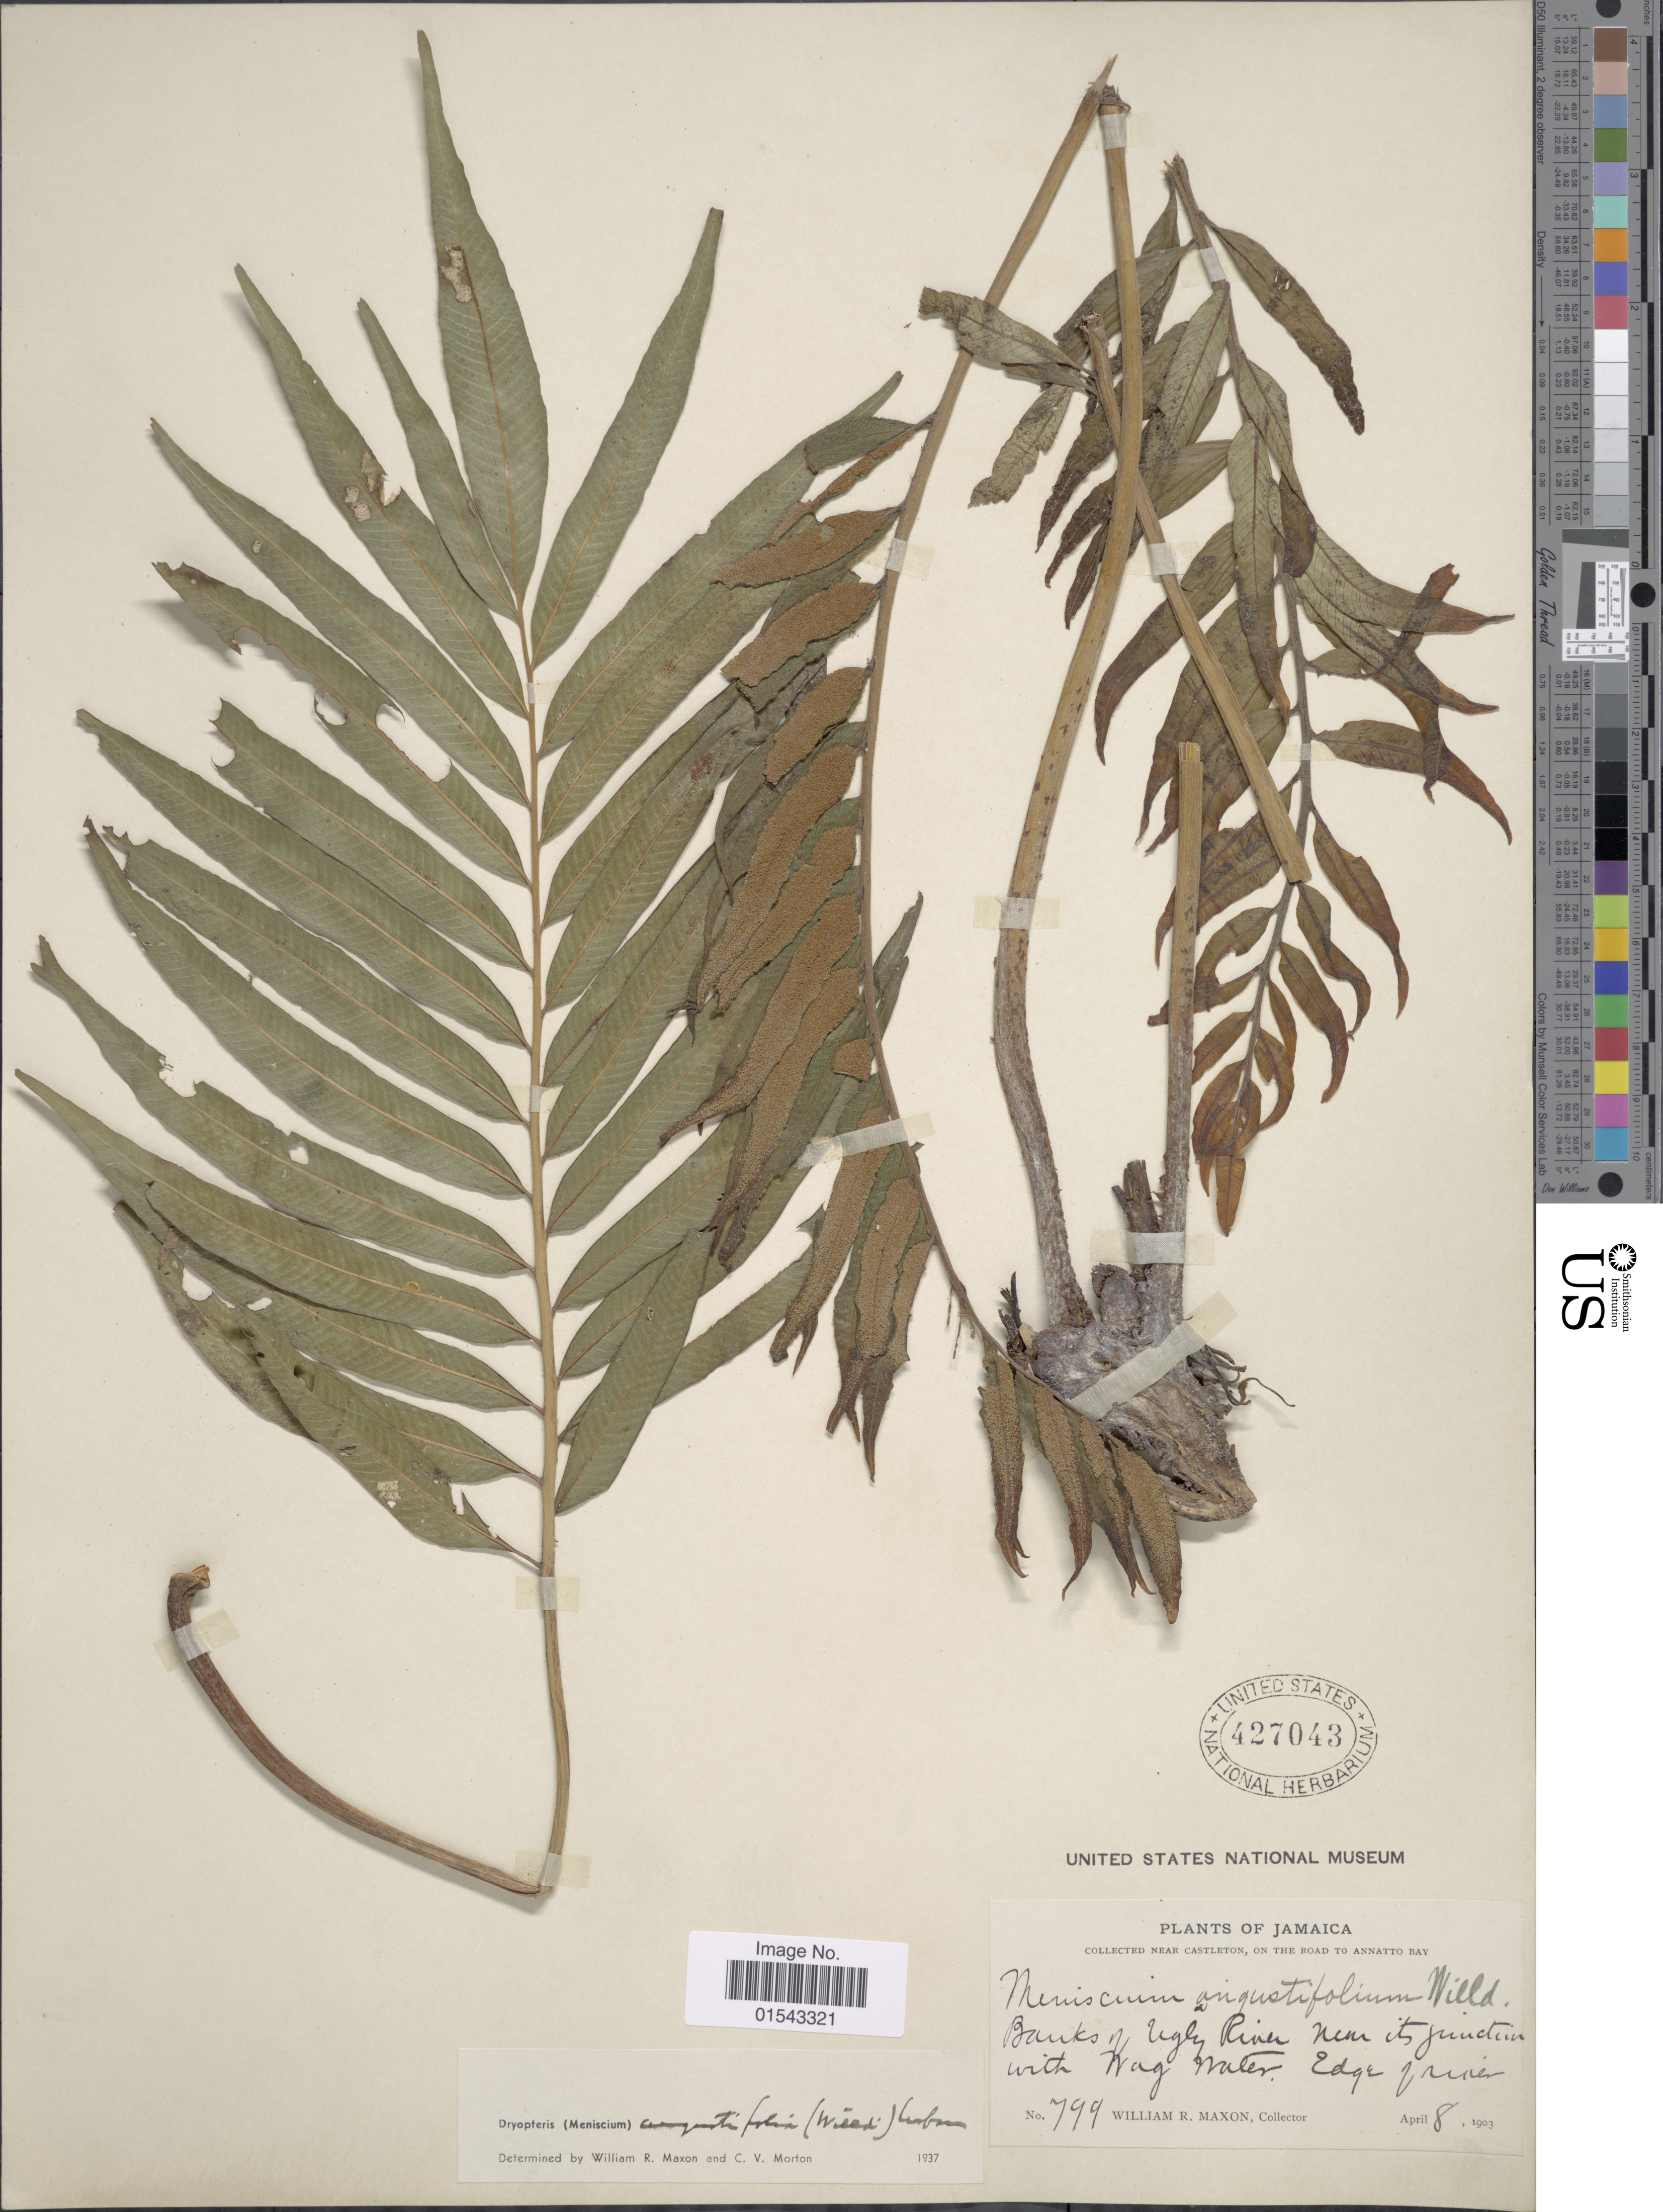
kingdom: Plantae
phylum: Tracheophyta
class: Polypodiopsida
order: Polypodiales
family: Thelypteridaceae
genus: Meniscium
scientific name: Meniscium angustifolium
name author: Willd.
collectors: W. R. Maxon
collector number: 799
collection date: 1903-04-08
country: Jamaica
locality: Jamaica, near Castleton, on the road to Annatto Bay, banks of Ugly River, near its junction with Wag Water, Edge of river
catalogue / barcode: US 427043